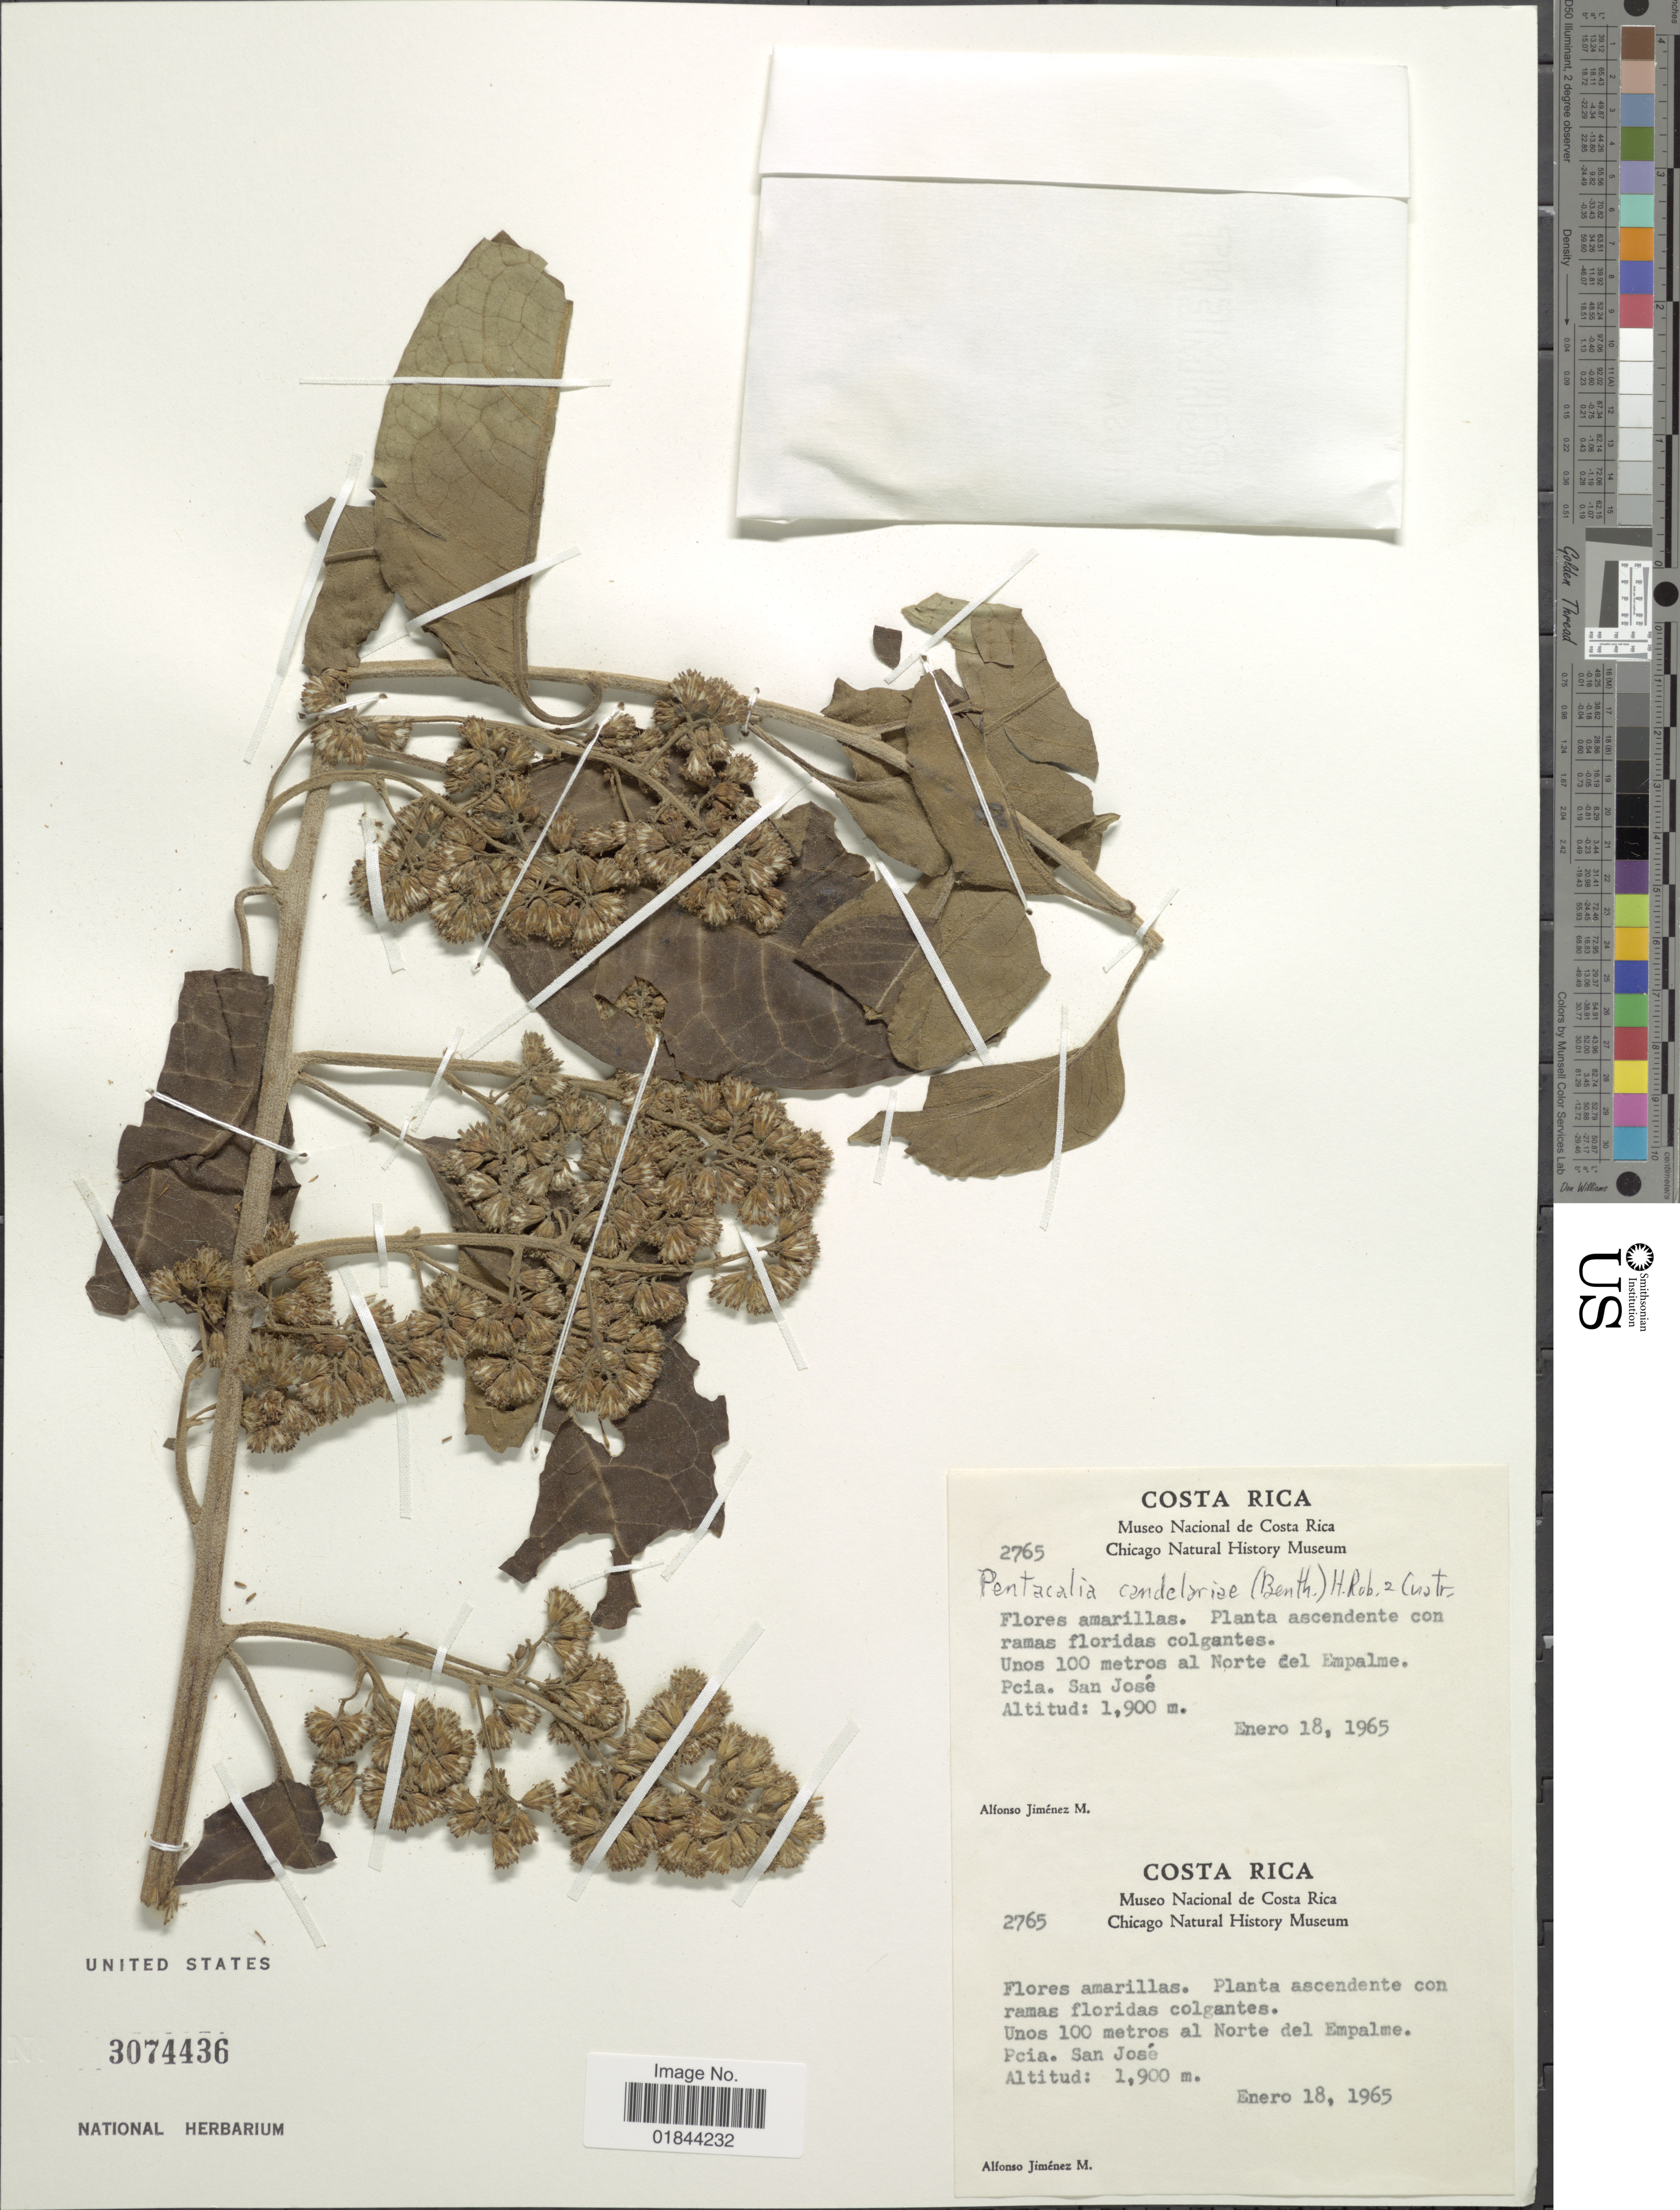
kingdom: Plantae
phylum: Tracheophyta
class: Magnoliopsida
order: Asterales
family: Asteraceae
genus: Pentacalia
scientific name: Pentacalia candelariae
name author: (Benth.) H. Rob. & Cuatrec.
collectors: A. Jimenez M.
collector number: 2765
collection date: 1965-01-18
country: Costa Rica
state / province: San José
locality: Unos 100 metros al Norte del Empalme. Pcia. San Jose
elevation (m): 1900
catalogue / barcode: US 3074436